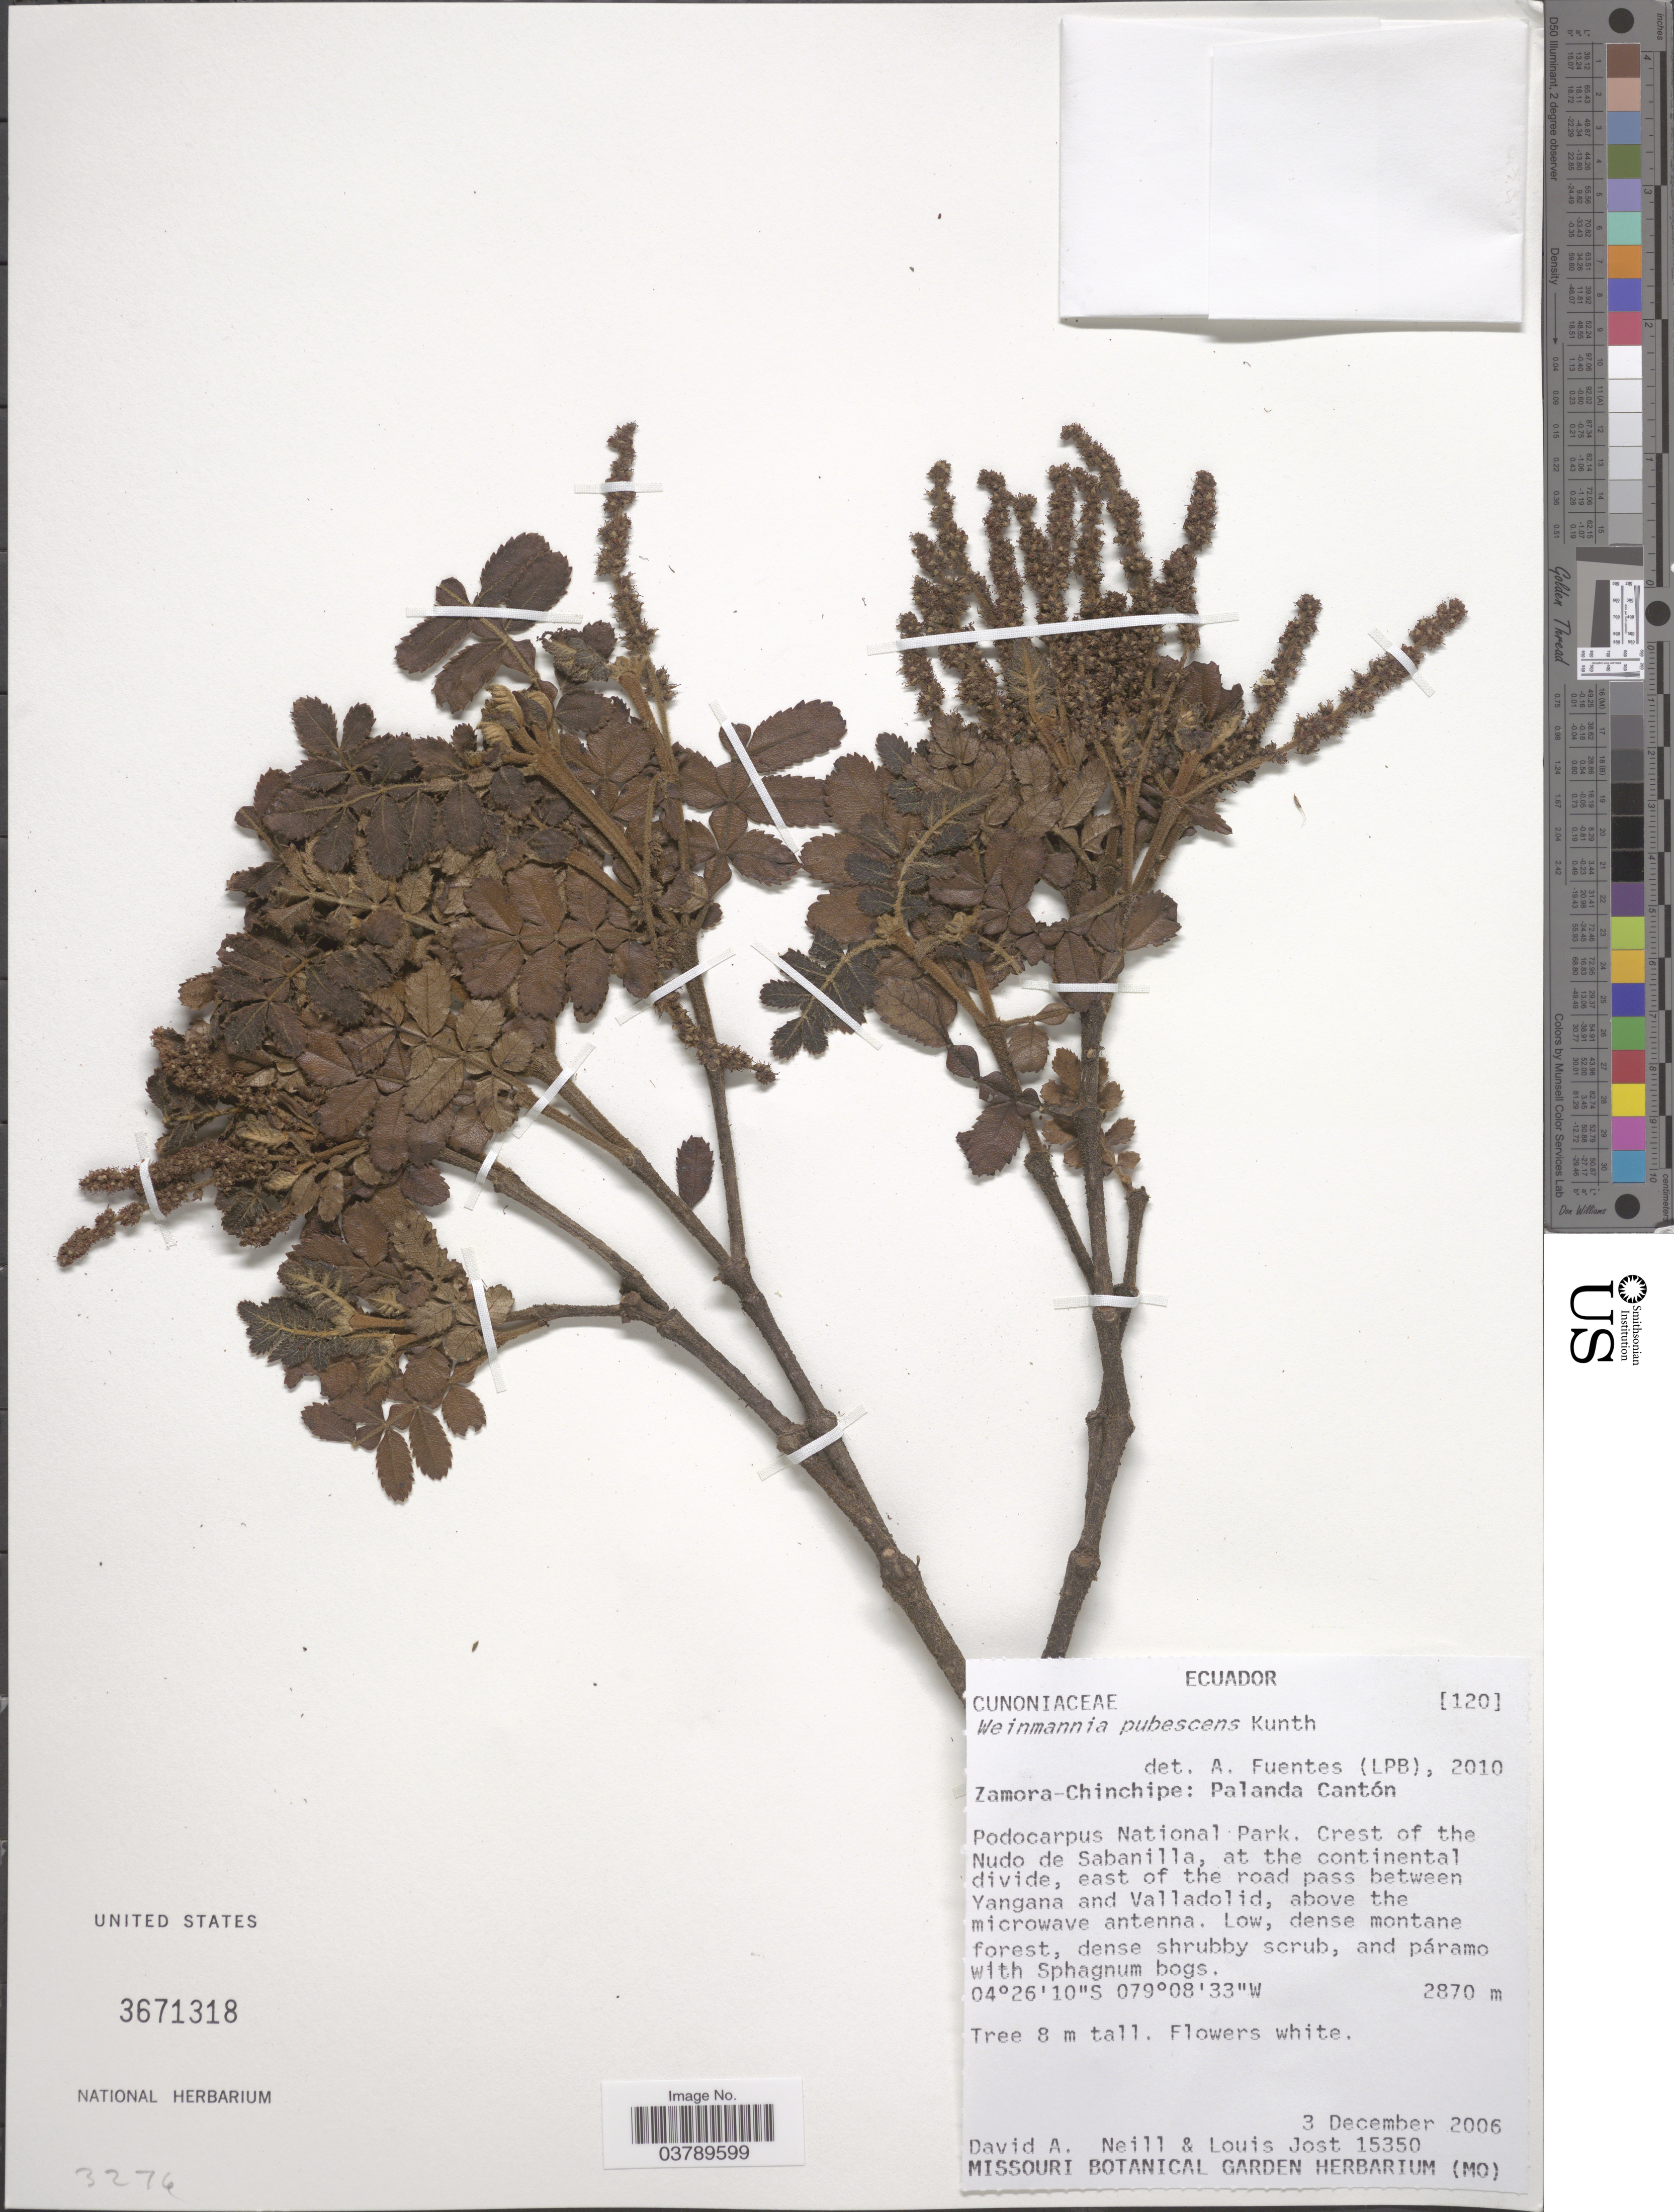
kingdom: Plantae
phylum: Tracheophyta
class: Magnoliopsida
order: Oxalidales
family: Cunoniaceae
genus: Weinmannia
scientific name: Weinmannia pubescens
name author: Kunth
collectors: D. A. Neill & L. Jost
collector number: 15350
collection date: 2006-12-03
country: Ecuador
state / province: Zamora-Chinchipe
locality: Palanda Cantón. Podocarpus National Park. Crest of the Nudo de Sabanilla, at the continental divide, east of the road pass between Yangana and Valladolid, above the microwave antenna.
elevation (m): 2870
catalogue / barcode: US 3671318